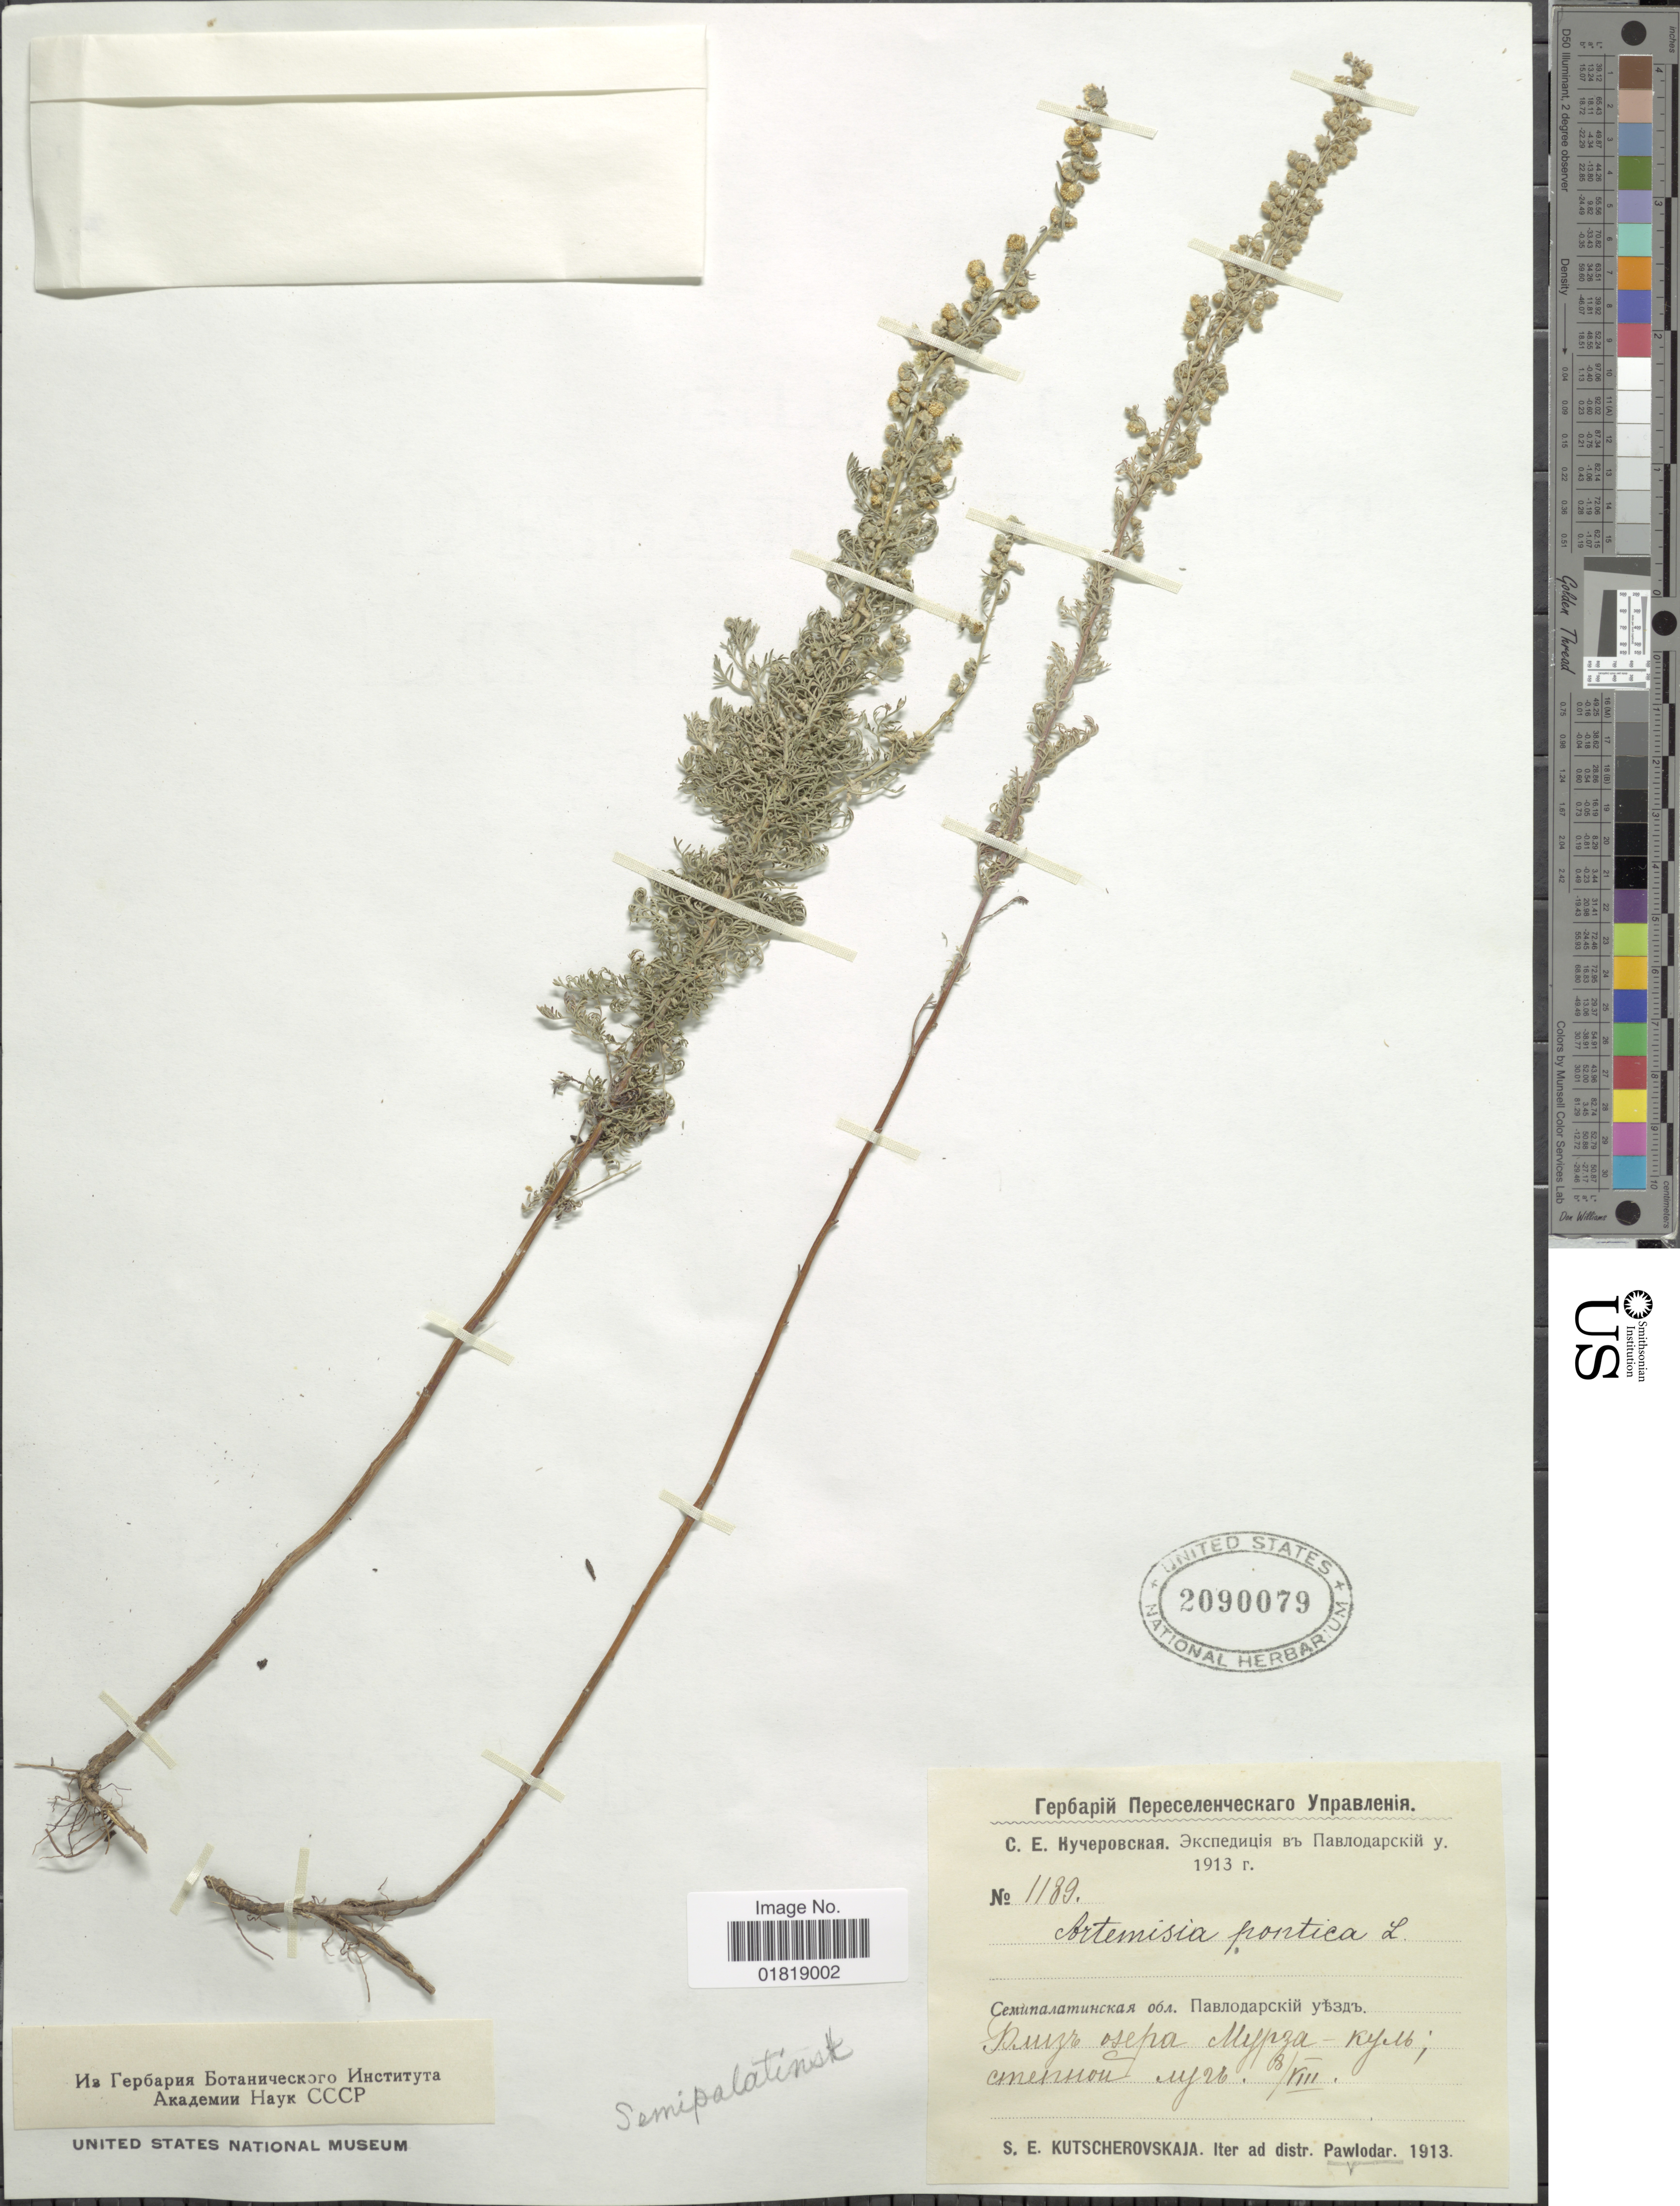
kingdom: Plantae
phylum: Tracheophyta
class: Magnoliopsida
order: Asterales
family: Asteraceae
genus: Artemisia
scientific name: Artemisia pontica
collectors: S. Kutscherovskaja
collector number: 1189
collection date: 1913-08-08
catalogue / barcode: US 2090079